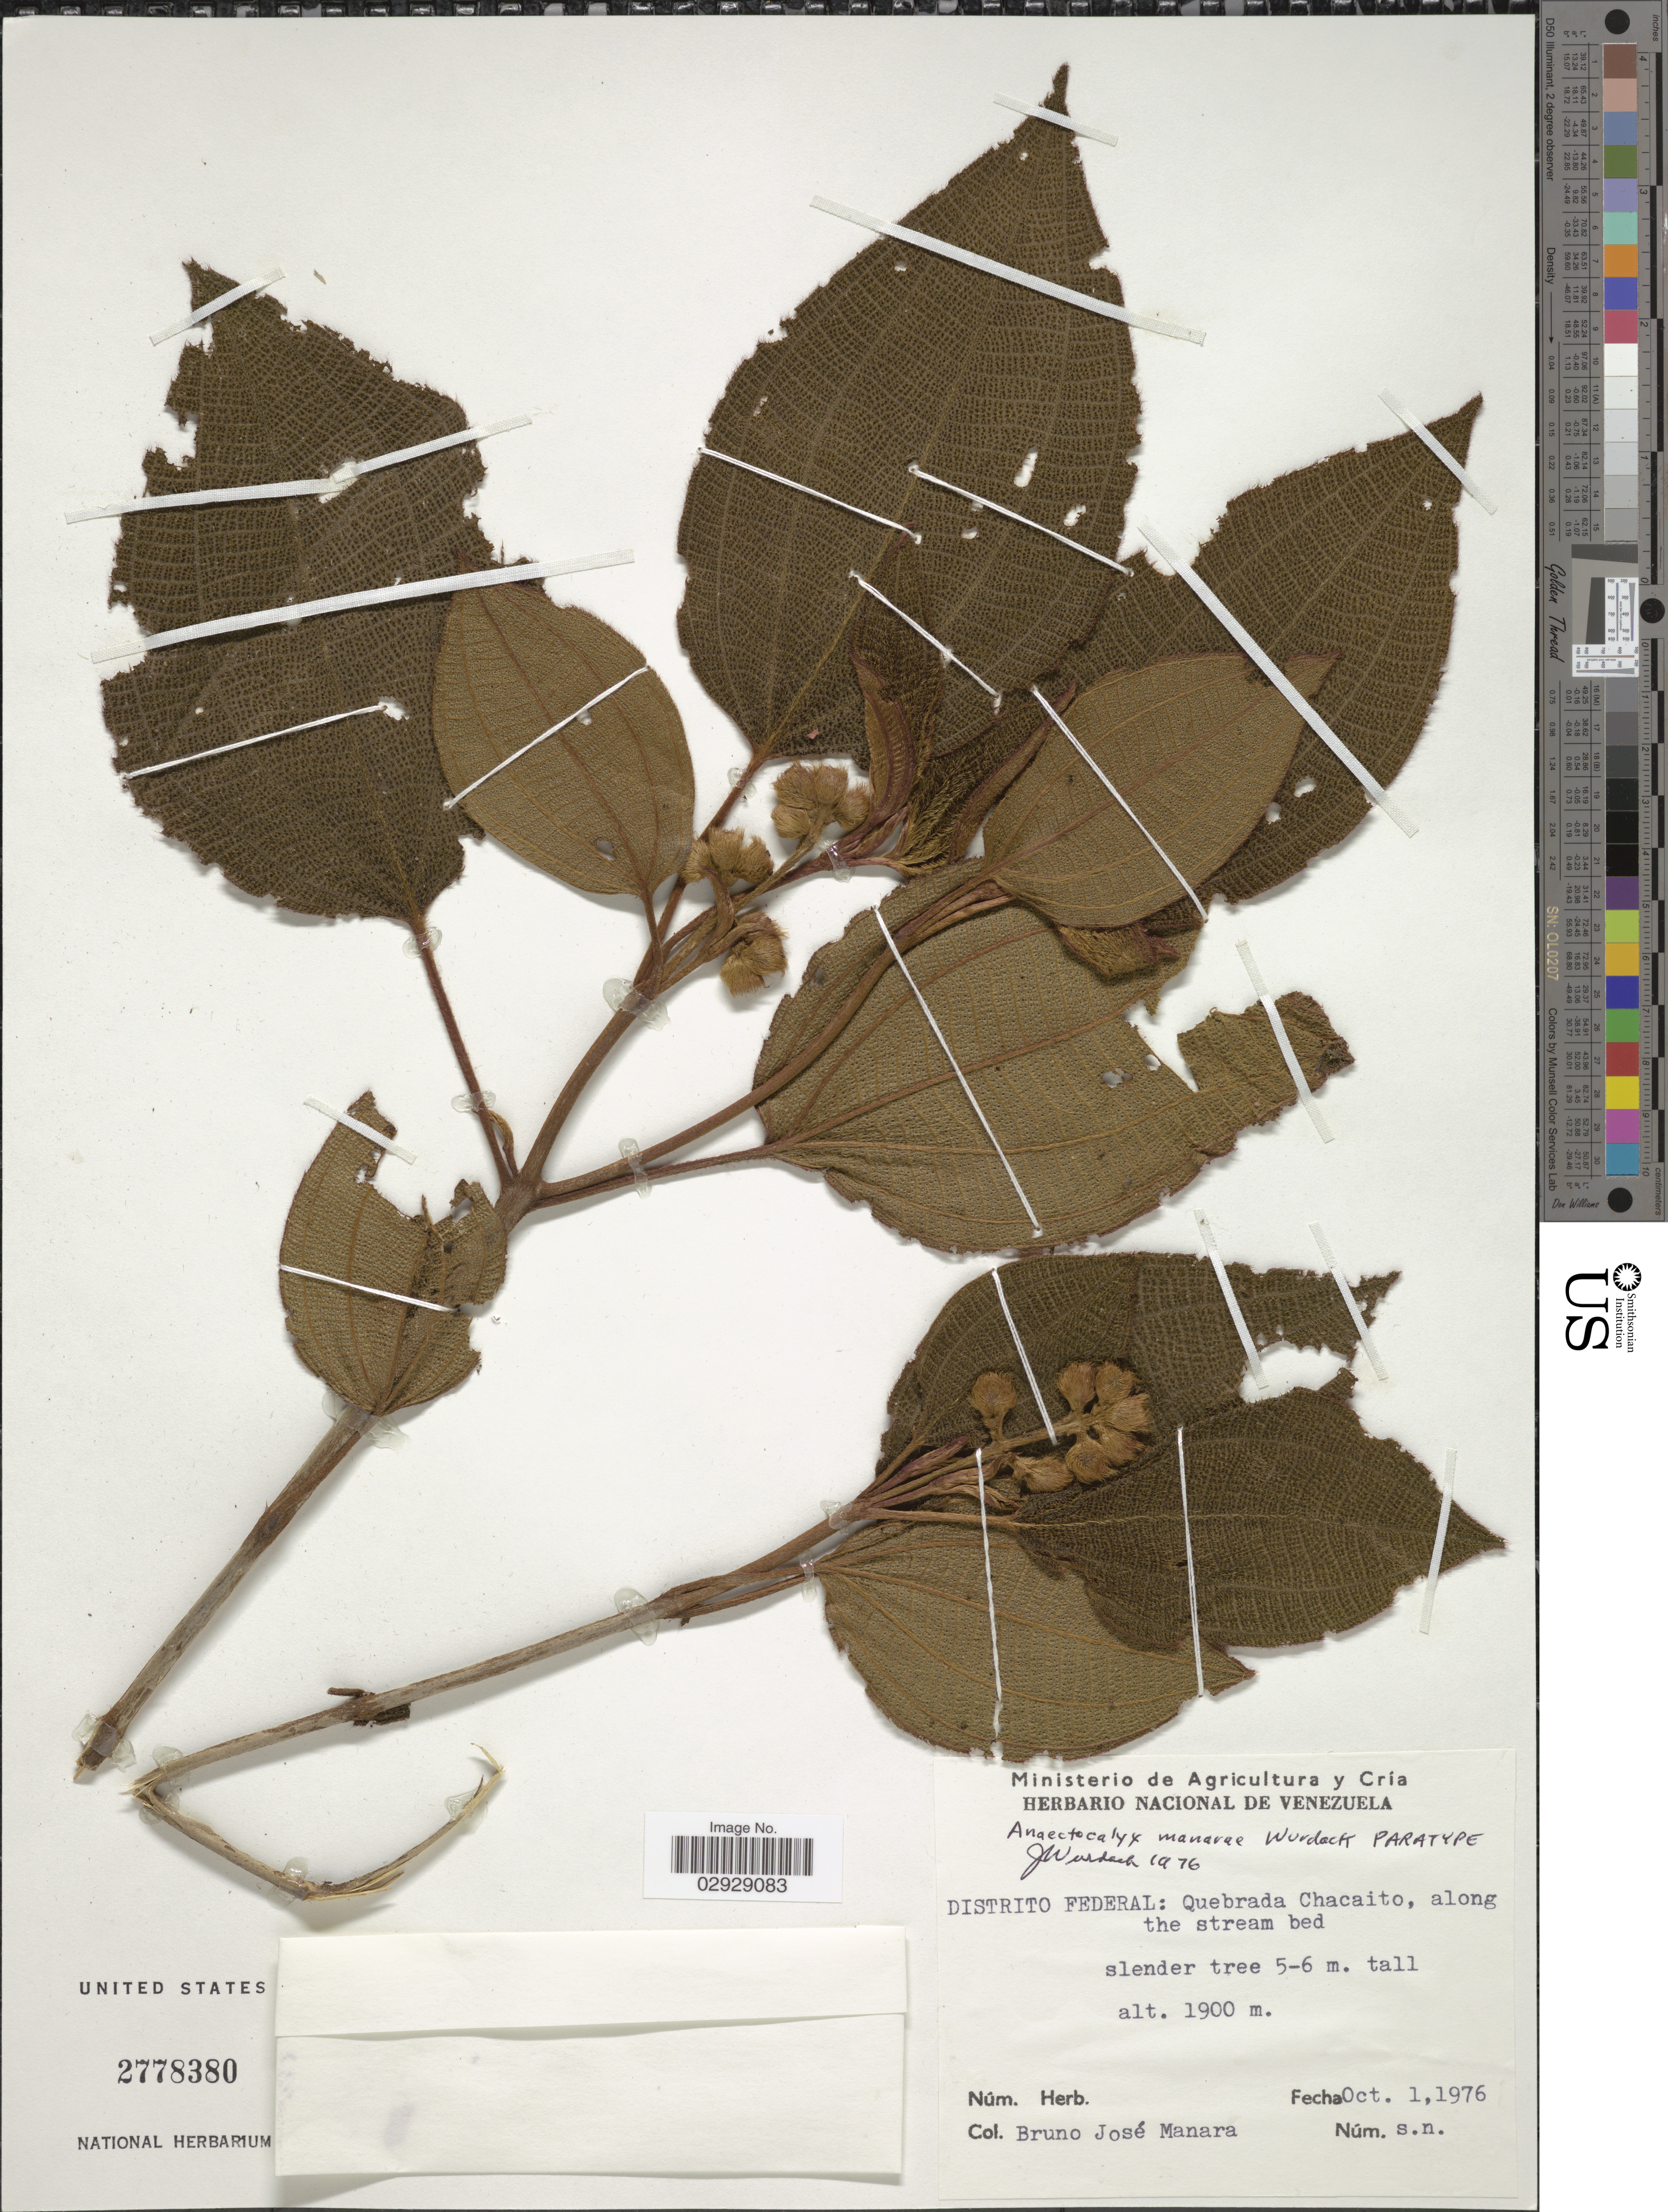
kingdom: Plantae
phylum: Tracheophyta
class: Magnoliopsida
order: Myrtales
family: Melastomataceae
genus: Anaectocalyx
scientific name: Anaectocalyx manarae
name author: Wurdack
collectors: B. Manara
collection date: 1976-10-01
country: Venezuela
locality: Distrito Federal: Quebrada Chacaito, along the stream bed.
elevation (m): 1900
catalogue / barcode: US 2778380